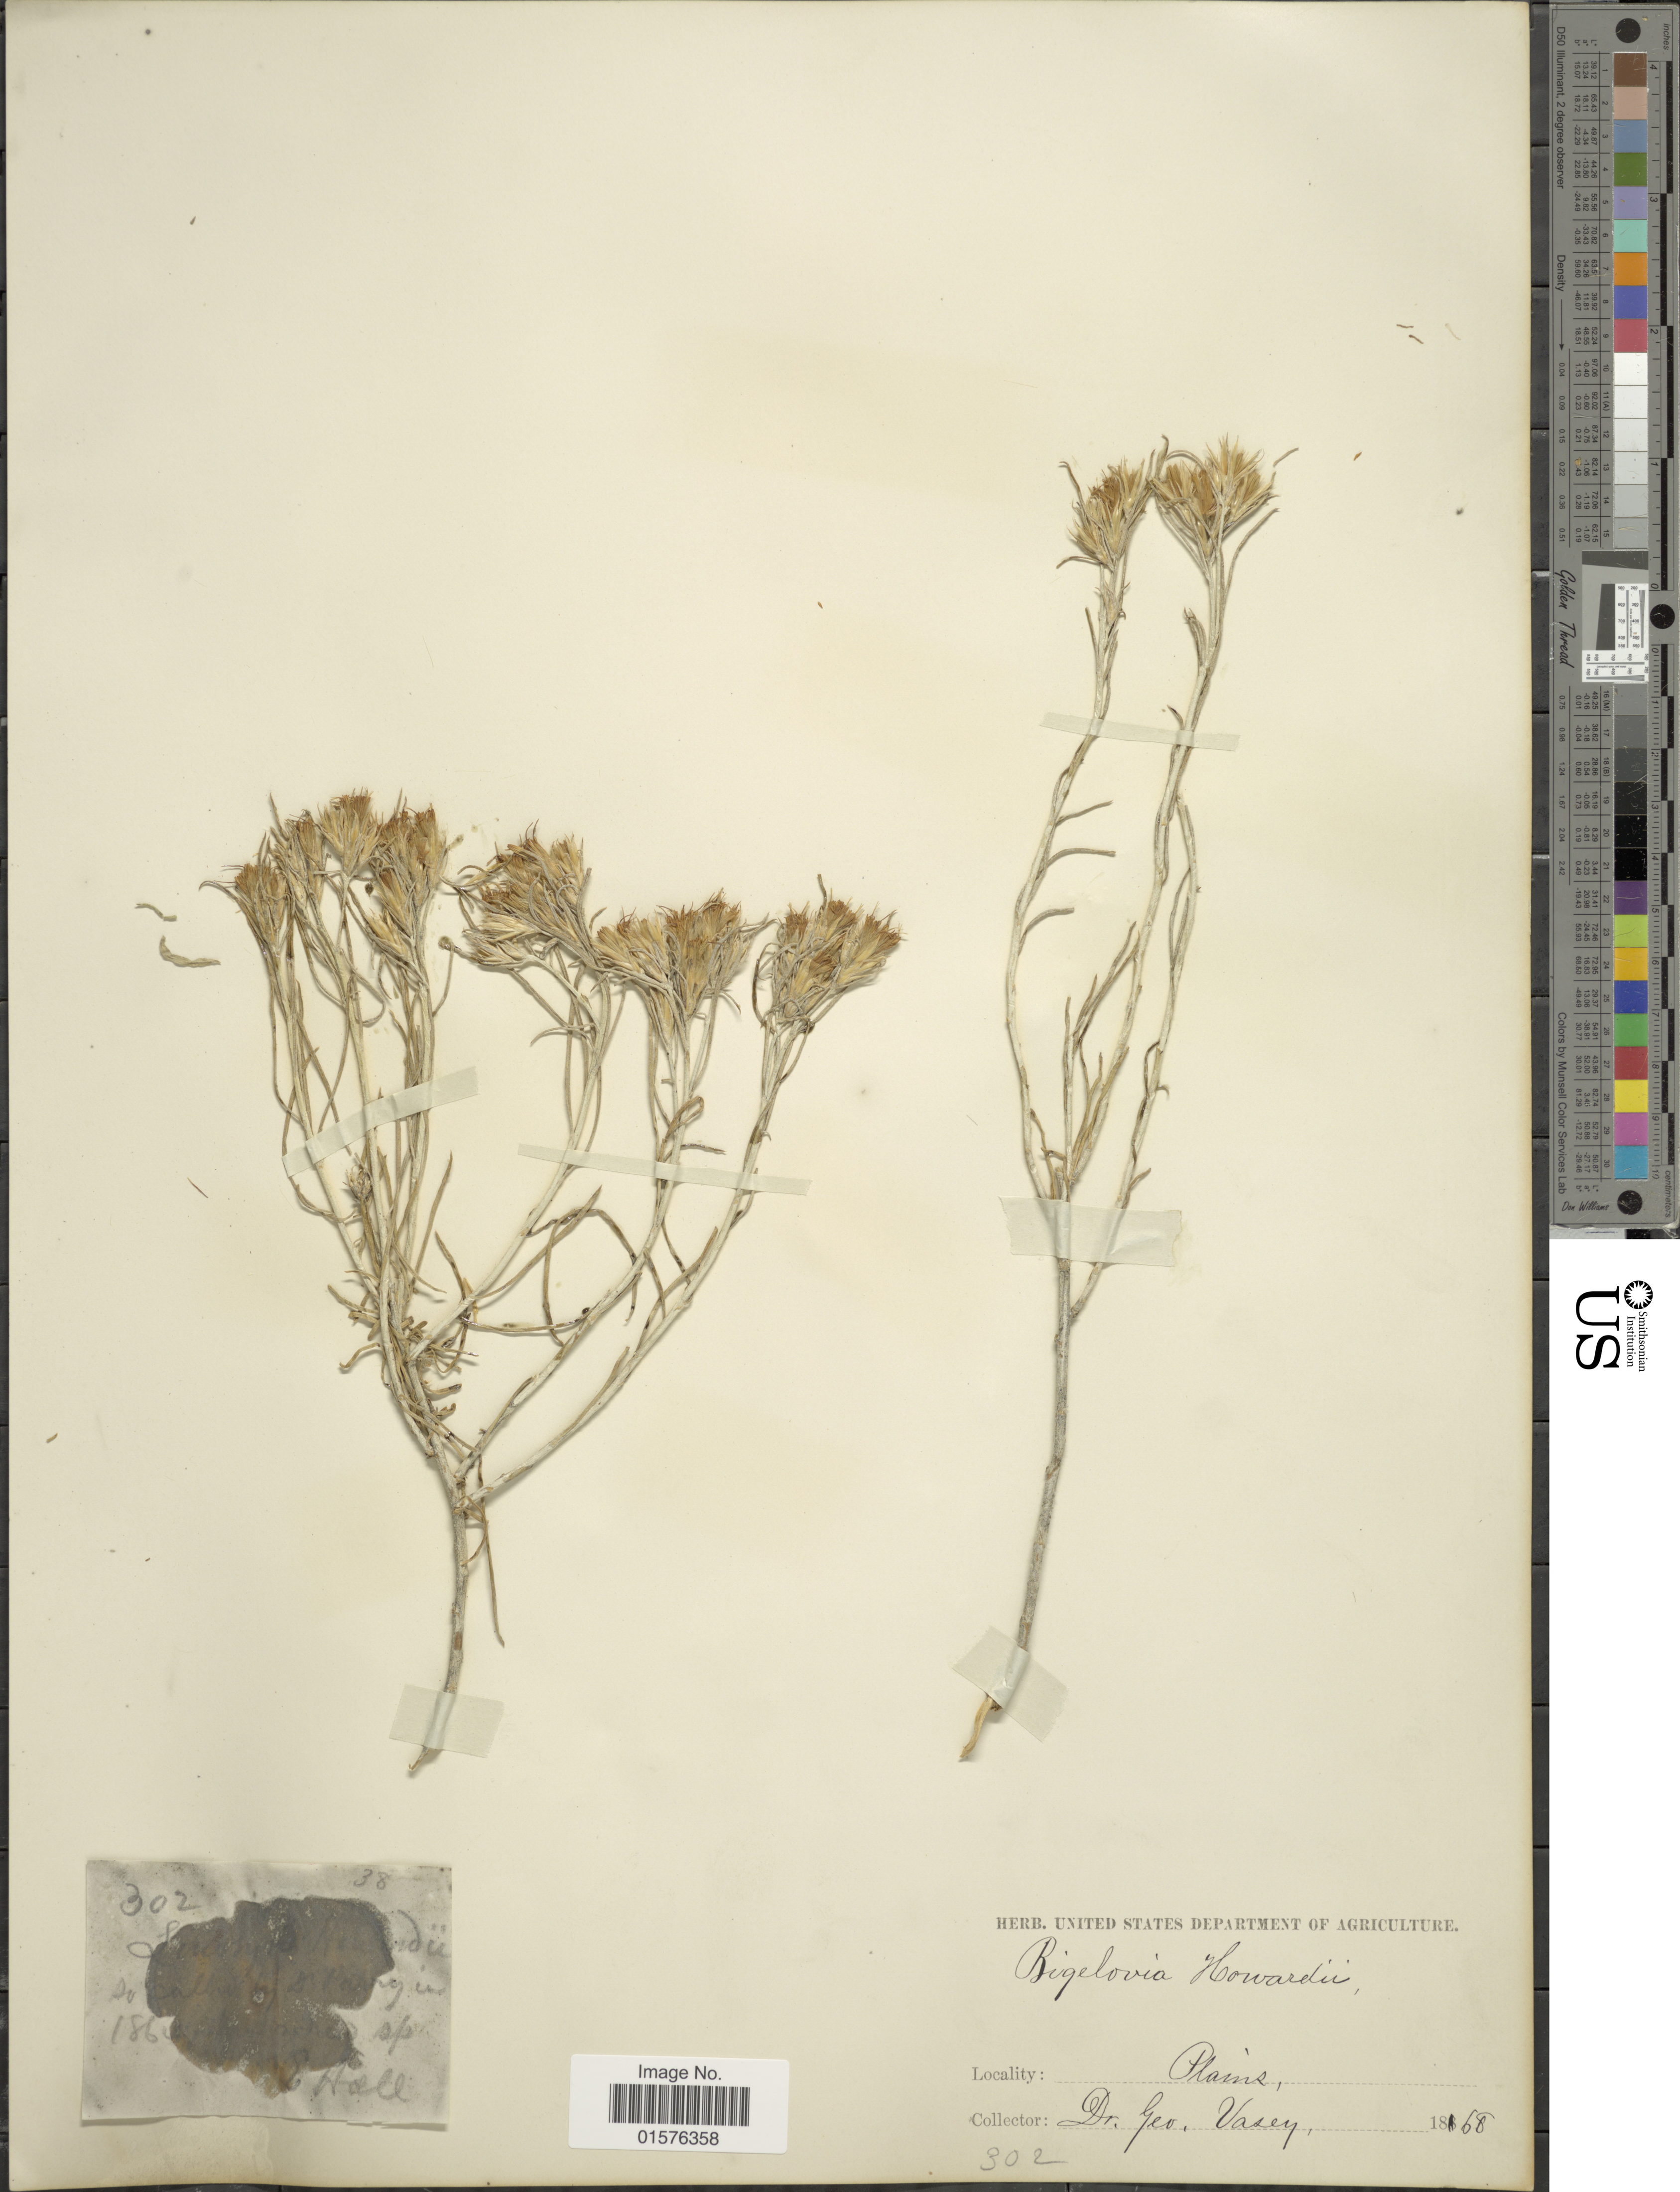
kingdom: Plantae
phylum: Tracheophyta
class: Magnoliopsida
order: Asterales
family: Asteraceae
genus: Ericameria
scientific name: Ericameria parryi var. howardii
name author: (A. Gray) G.L. Nesom & G.I. Baird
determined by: Urbatsch, Lowell E., Curator (LSU), Louisiana State University (UNITED STATES)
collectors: E. Hall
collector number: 302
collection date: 1868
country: United States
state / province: Colorado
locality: Plains